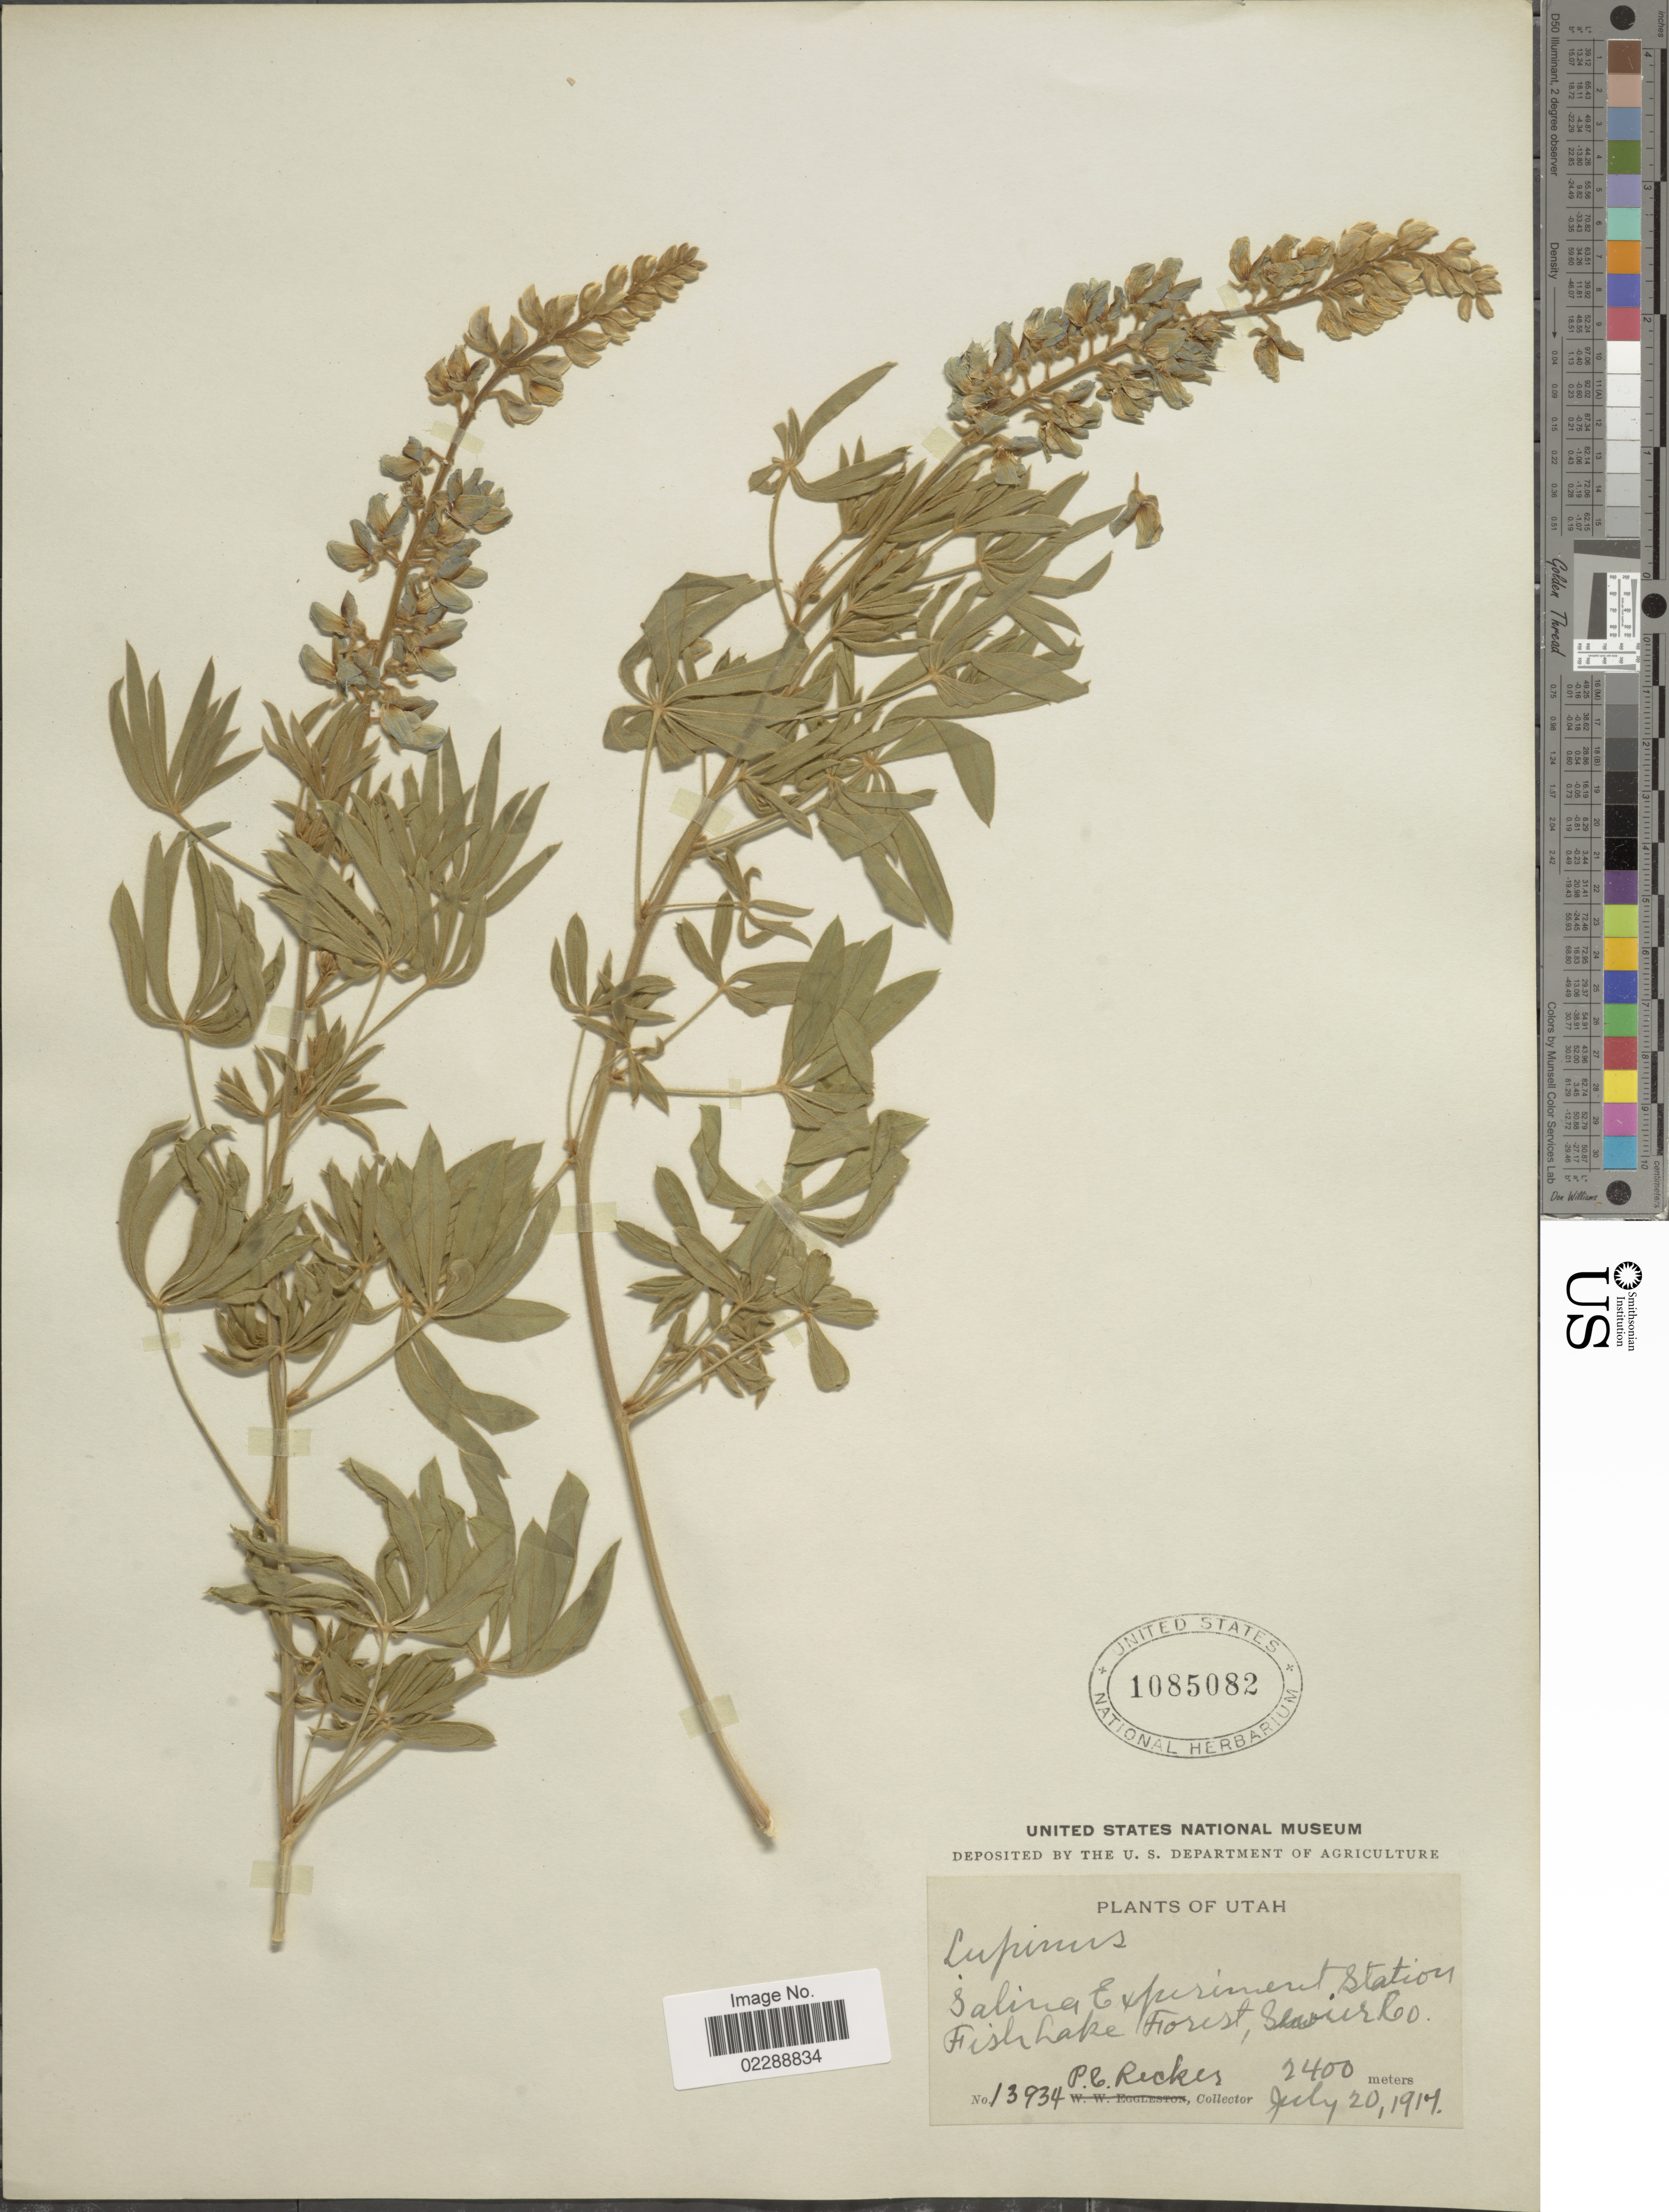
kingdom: Plantae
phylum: Tracheophyta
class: Magnoliopsida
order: Fabales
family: Fabaceae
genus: Lupinus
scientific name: Lupinus sp.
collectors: P. Recker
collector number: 13934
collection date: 1917-07-20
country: United States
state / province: Utah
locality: Salina Experiment Station, Fish Lake Forest, Sevier Co.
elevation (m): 2400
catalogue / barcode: US 1085082